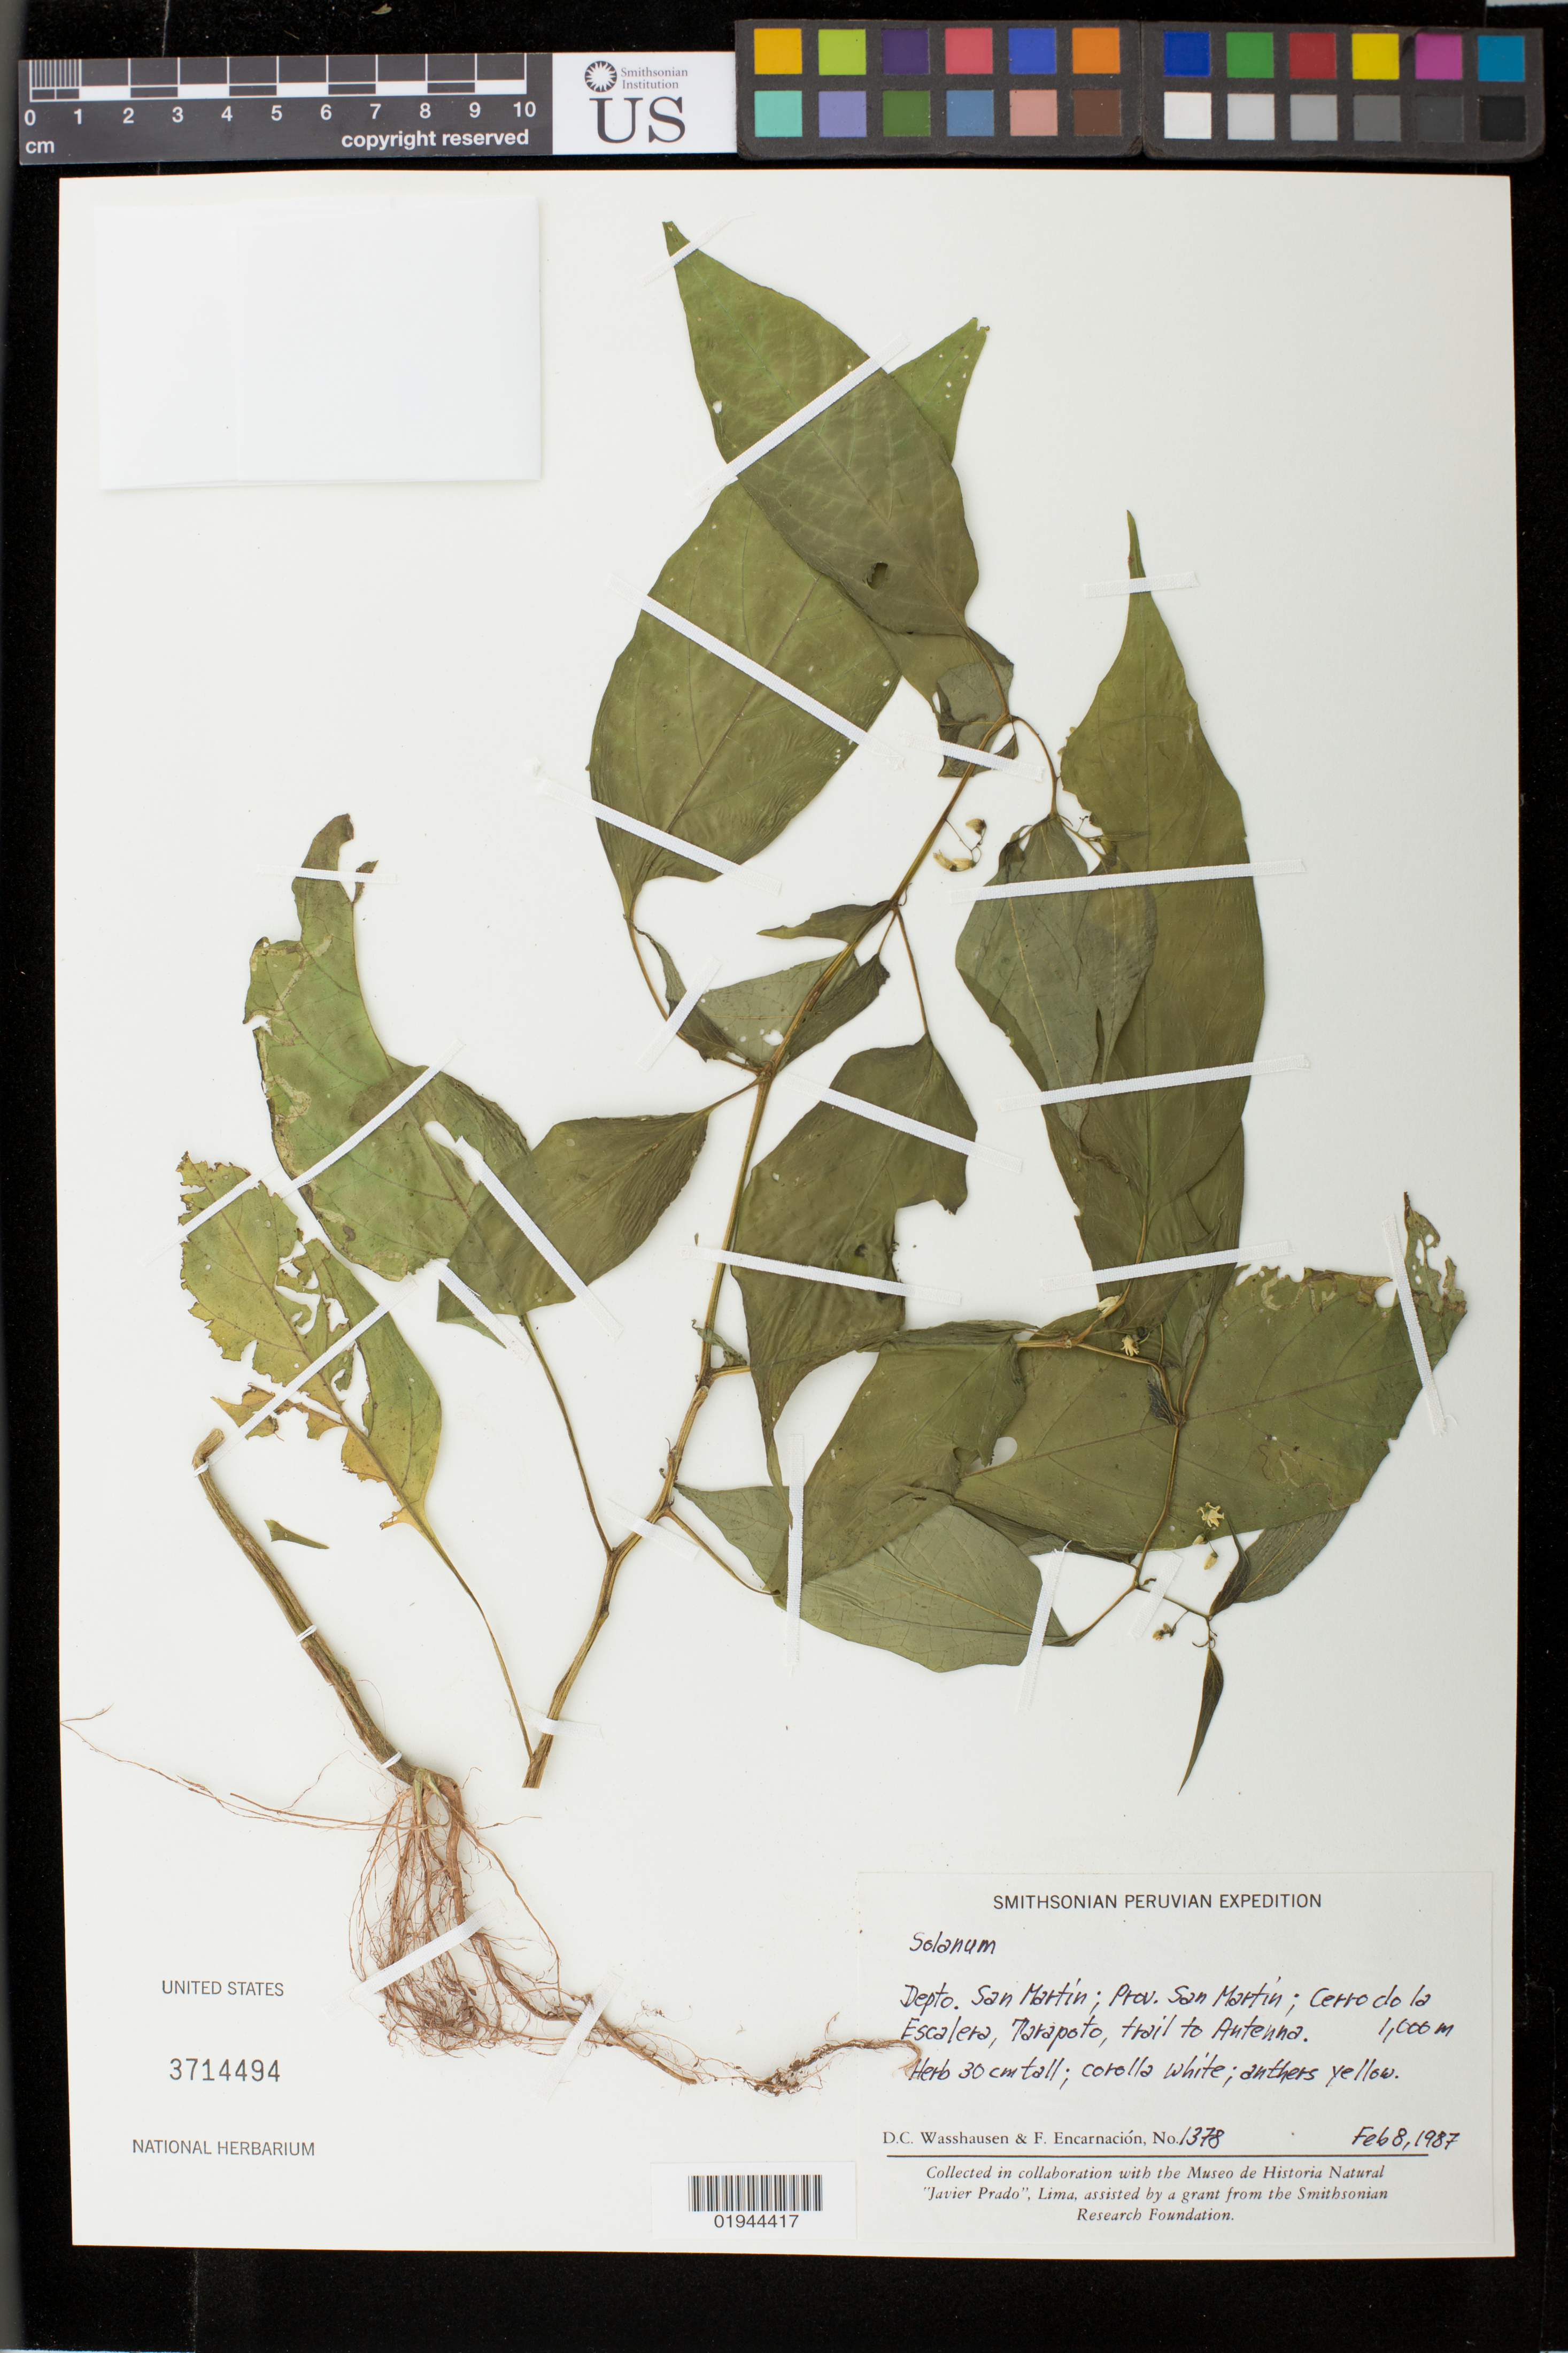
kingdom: Plantae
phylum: Tracheophyta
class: Magnoliopsida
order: Solanales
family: Solanaceae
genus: Solanum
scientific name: Solanum sp.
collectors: D. C. Wasshausen & F. Encarnación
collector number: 1378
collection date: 1987-02-08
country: Peru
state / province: San Martín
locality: Cerro de la Escalera, Tarapoto, trail to Antenna.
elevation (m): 1000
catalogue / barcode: US 3714494